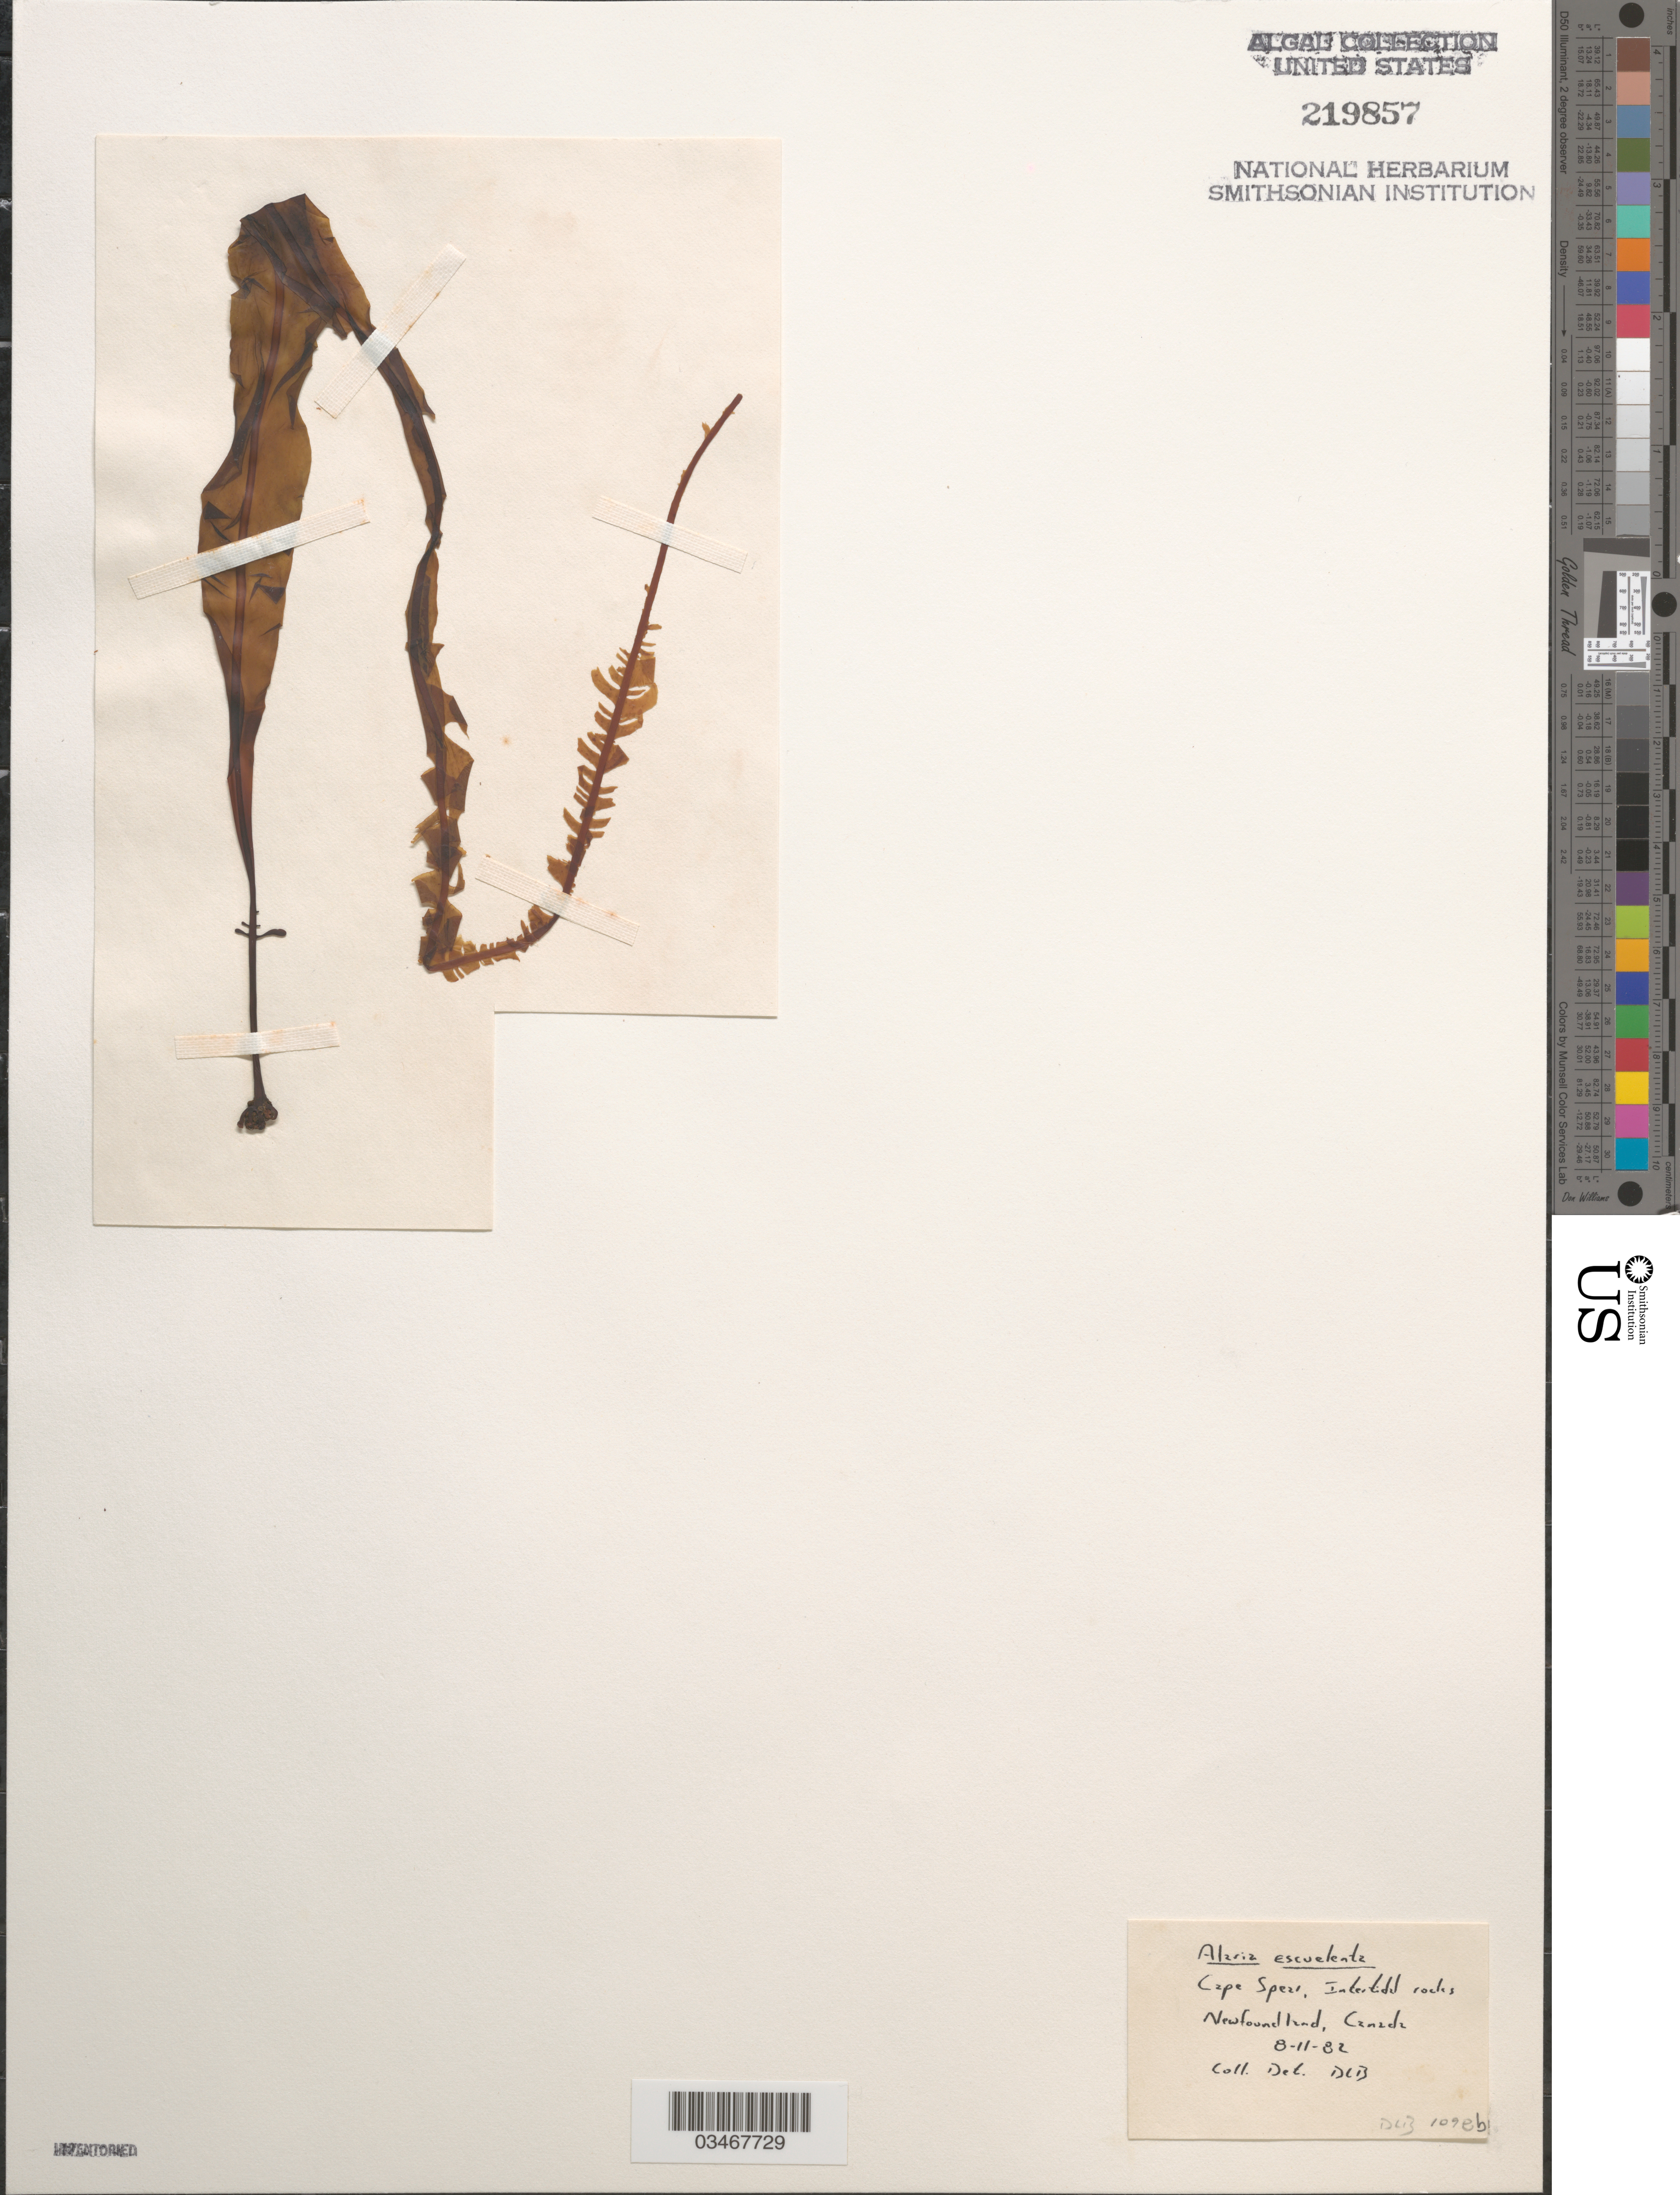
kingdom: Chromista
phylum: Ochrophyta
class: Phaeophyceae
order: Laminariales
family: Alariaceae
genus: Alaria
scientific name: Alaria esculenta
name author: (L.) Greville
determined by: Ballantine, D. L.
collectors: D.L. Ballantine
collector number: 1098b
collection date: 1982-08-11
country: Canada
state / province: Newfoundland and Labrador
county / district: Cape Spear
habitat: Intertidal rocks.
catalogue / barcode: US 219857